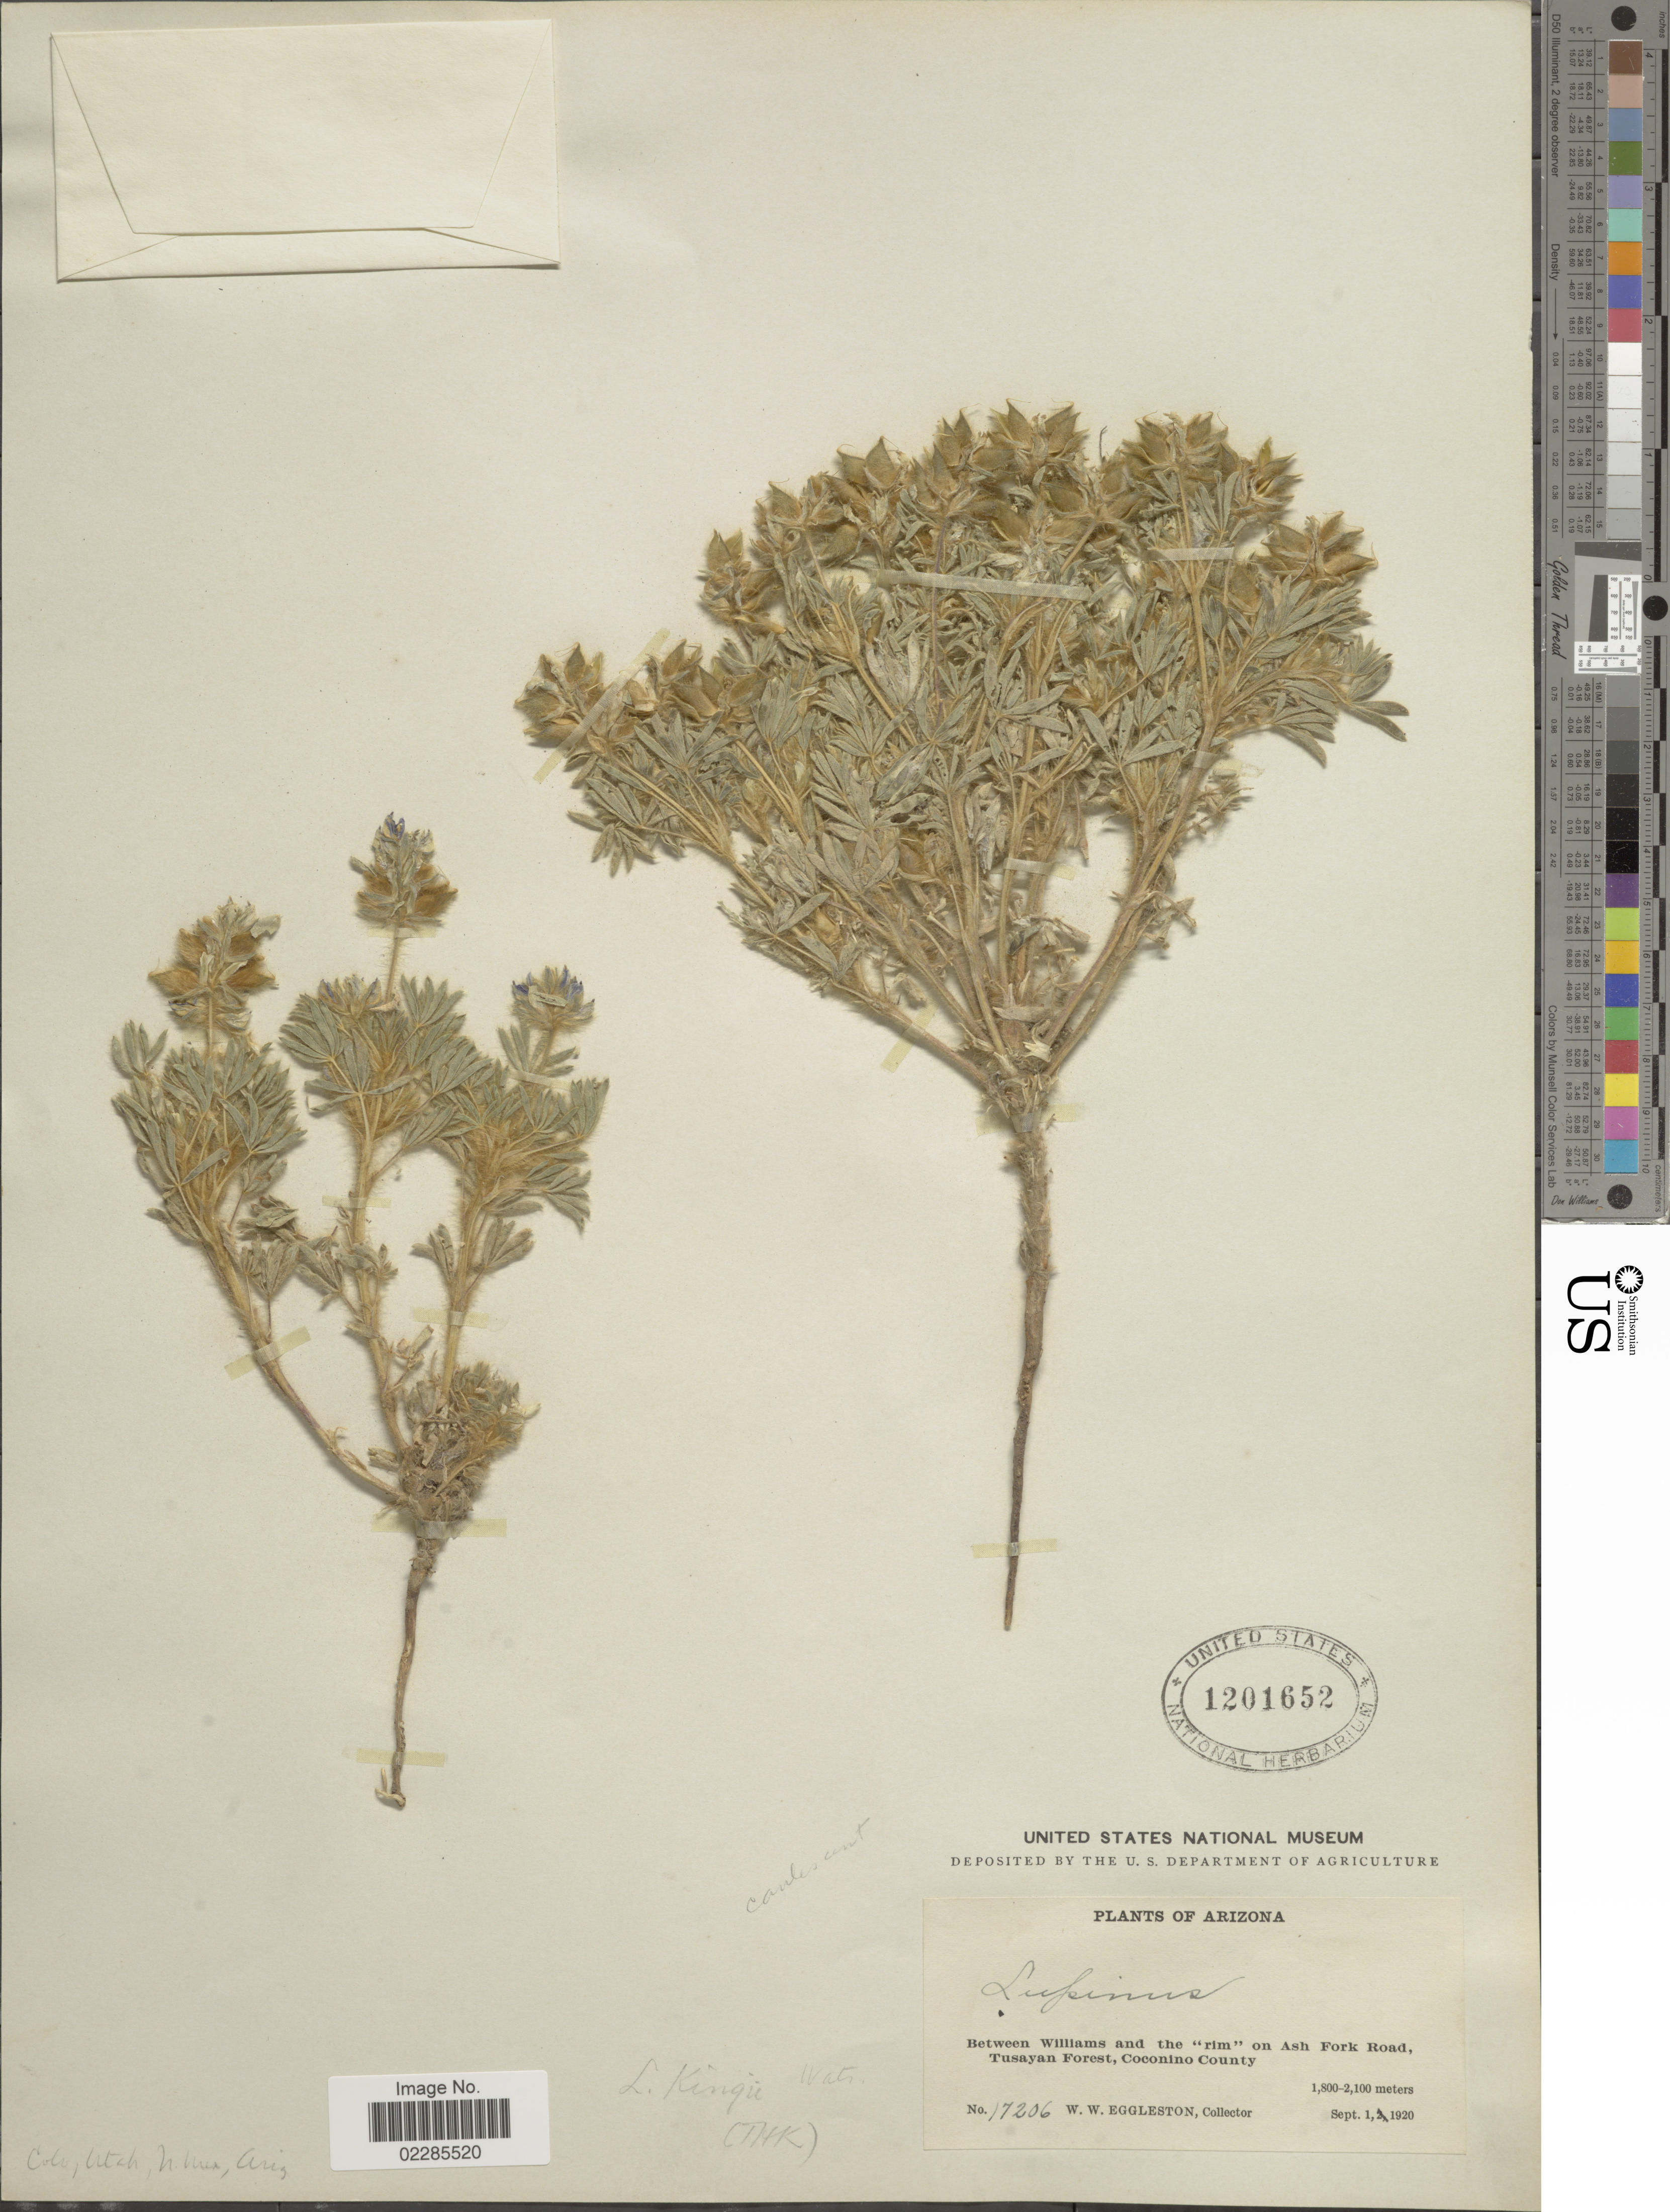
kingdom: Plantae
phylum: Tracheophyta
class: Magnoliopsida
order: Fabales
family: Fabaceae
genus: Lupinus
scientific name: Lupinus kingii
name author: S. Watson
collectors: W. W. Eggleston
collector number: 17206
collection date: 1920-09-01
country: United States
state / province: Arizona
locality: Between Williams and the 'rim' on Ash Fork Road, Tusayan Forest, Coconino County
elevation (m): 1800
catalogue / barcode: US 1201652